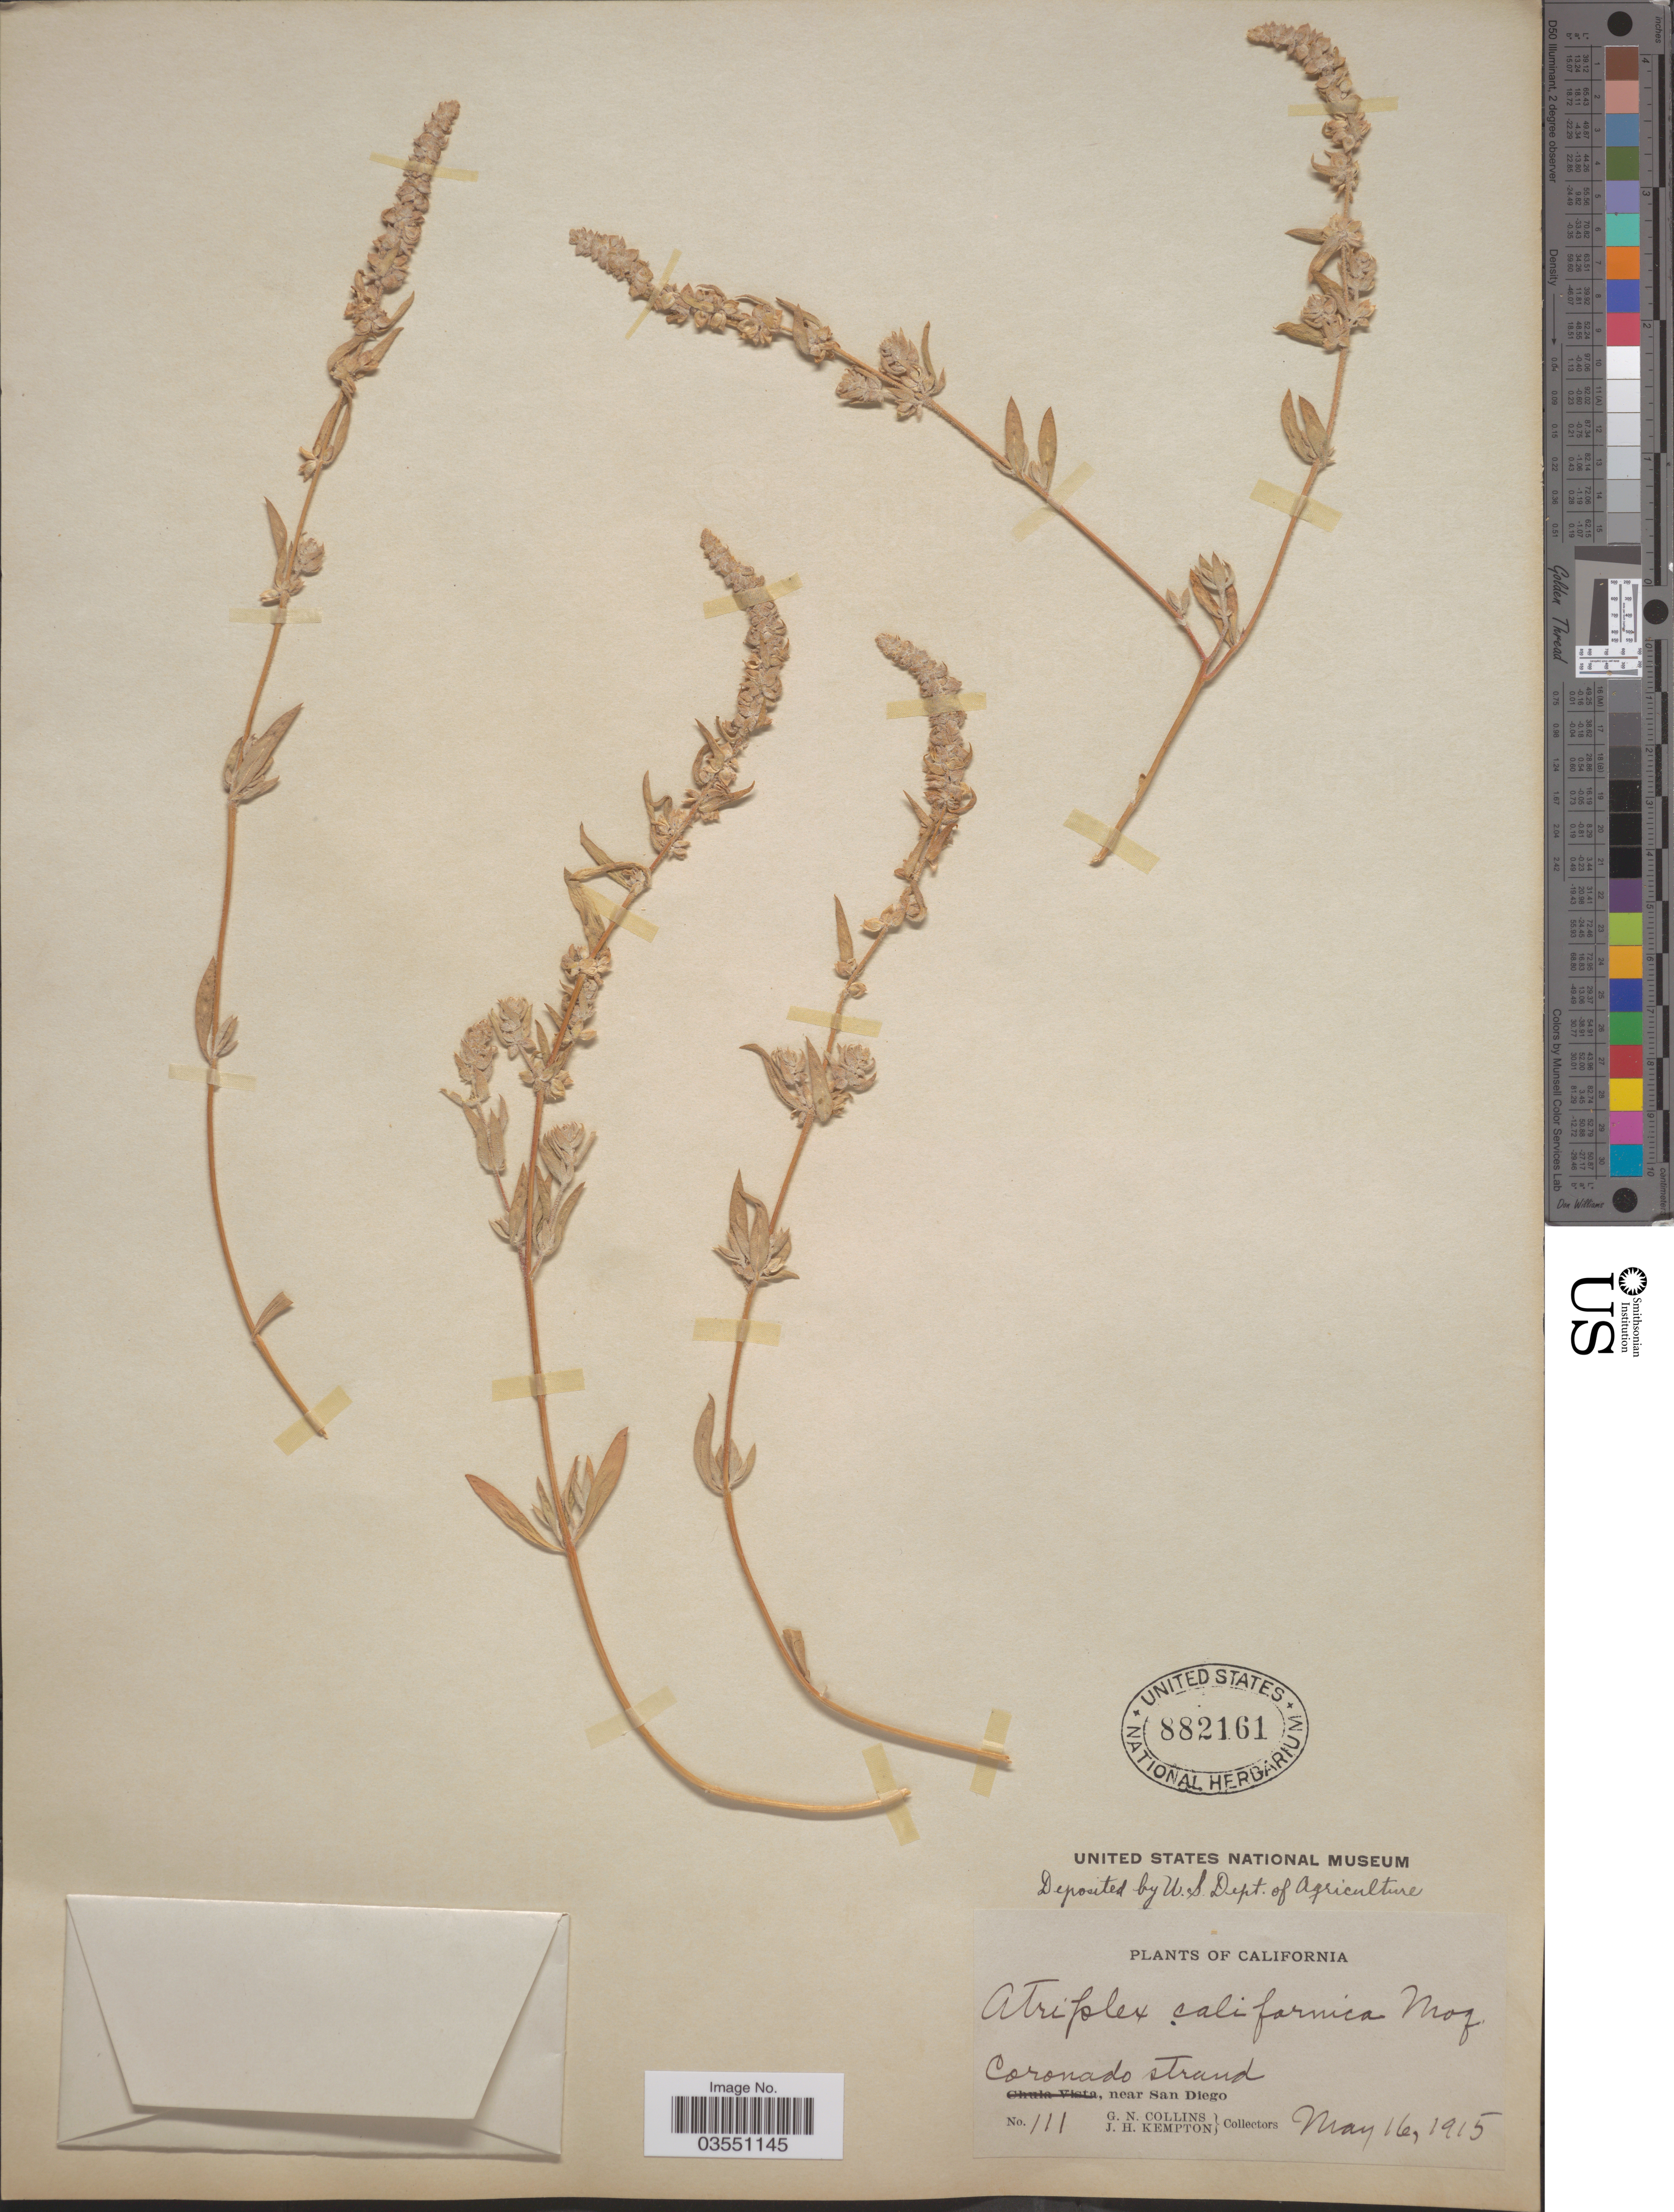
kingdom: Plantae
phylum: Tracheophyta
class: Magnoliopsida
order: Caryophyllales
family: Amaranthaceae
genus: Extriplex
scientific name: Extriplex californica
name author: (Moq.) E.H. Zacharias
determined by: Strong, Mark T., (BOT), Smithsonian Institution - National Museum of Natural History (UNITED STATES)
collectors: G. Collins & J. H. Kempton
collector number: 111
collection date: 1915-05-16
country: United States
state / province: California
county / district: San Diego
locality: Coronado strand, near San Diego.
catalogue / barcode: US 882161